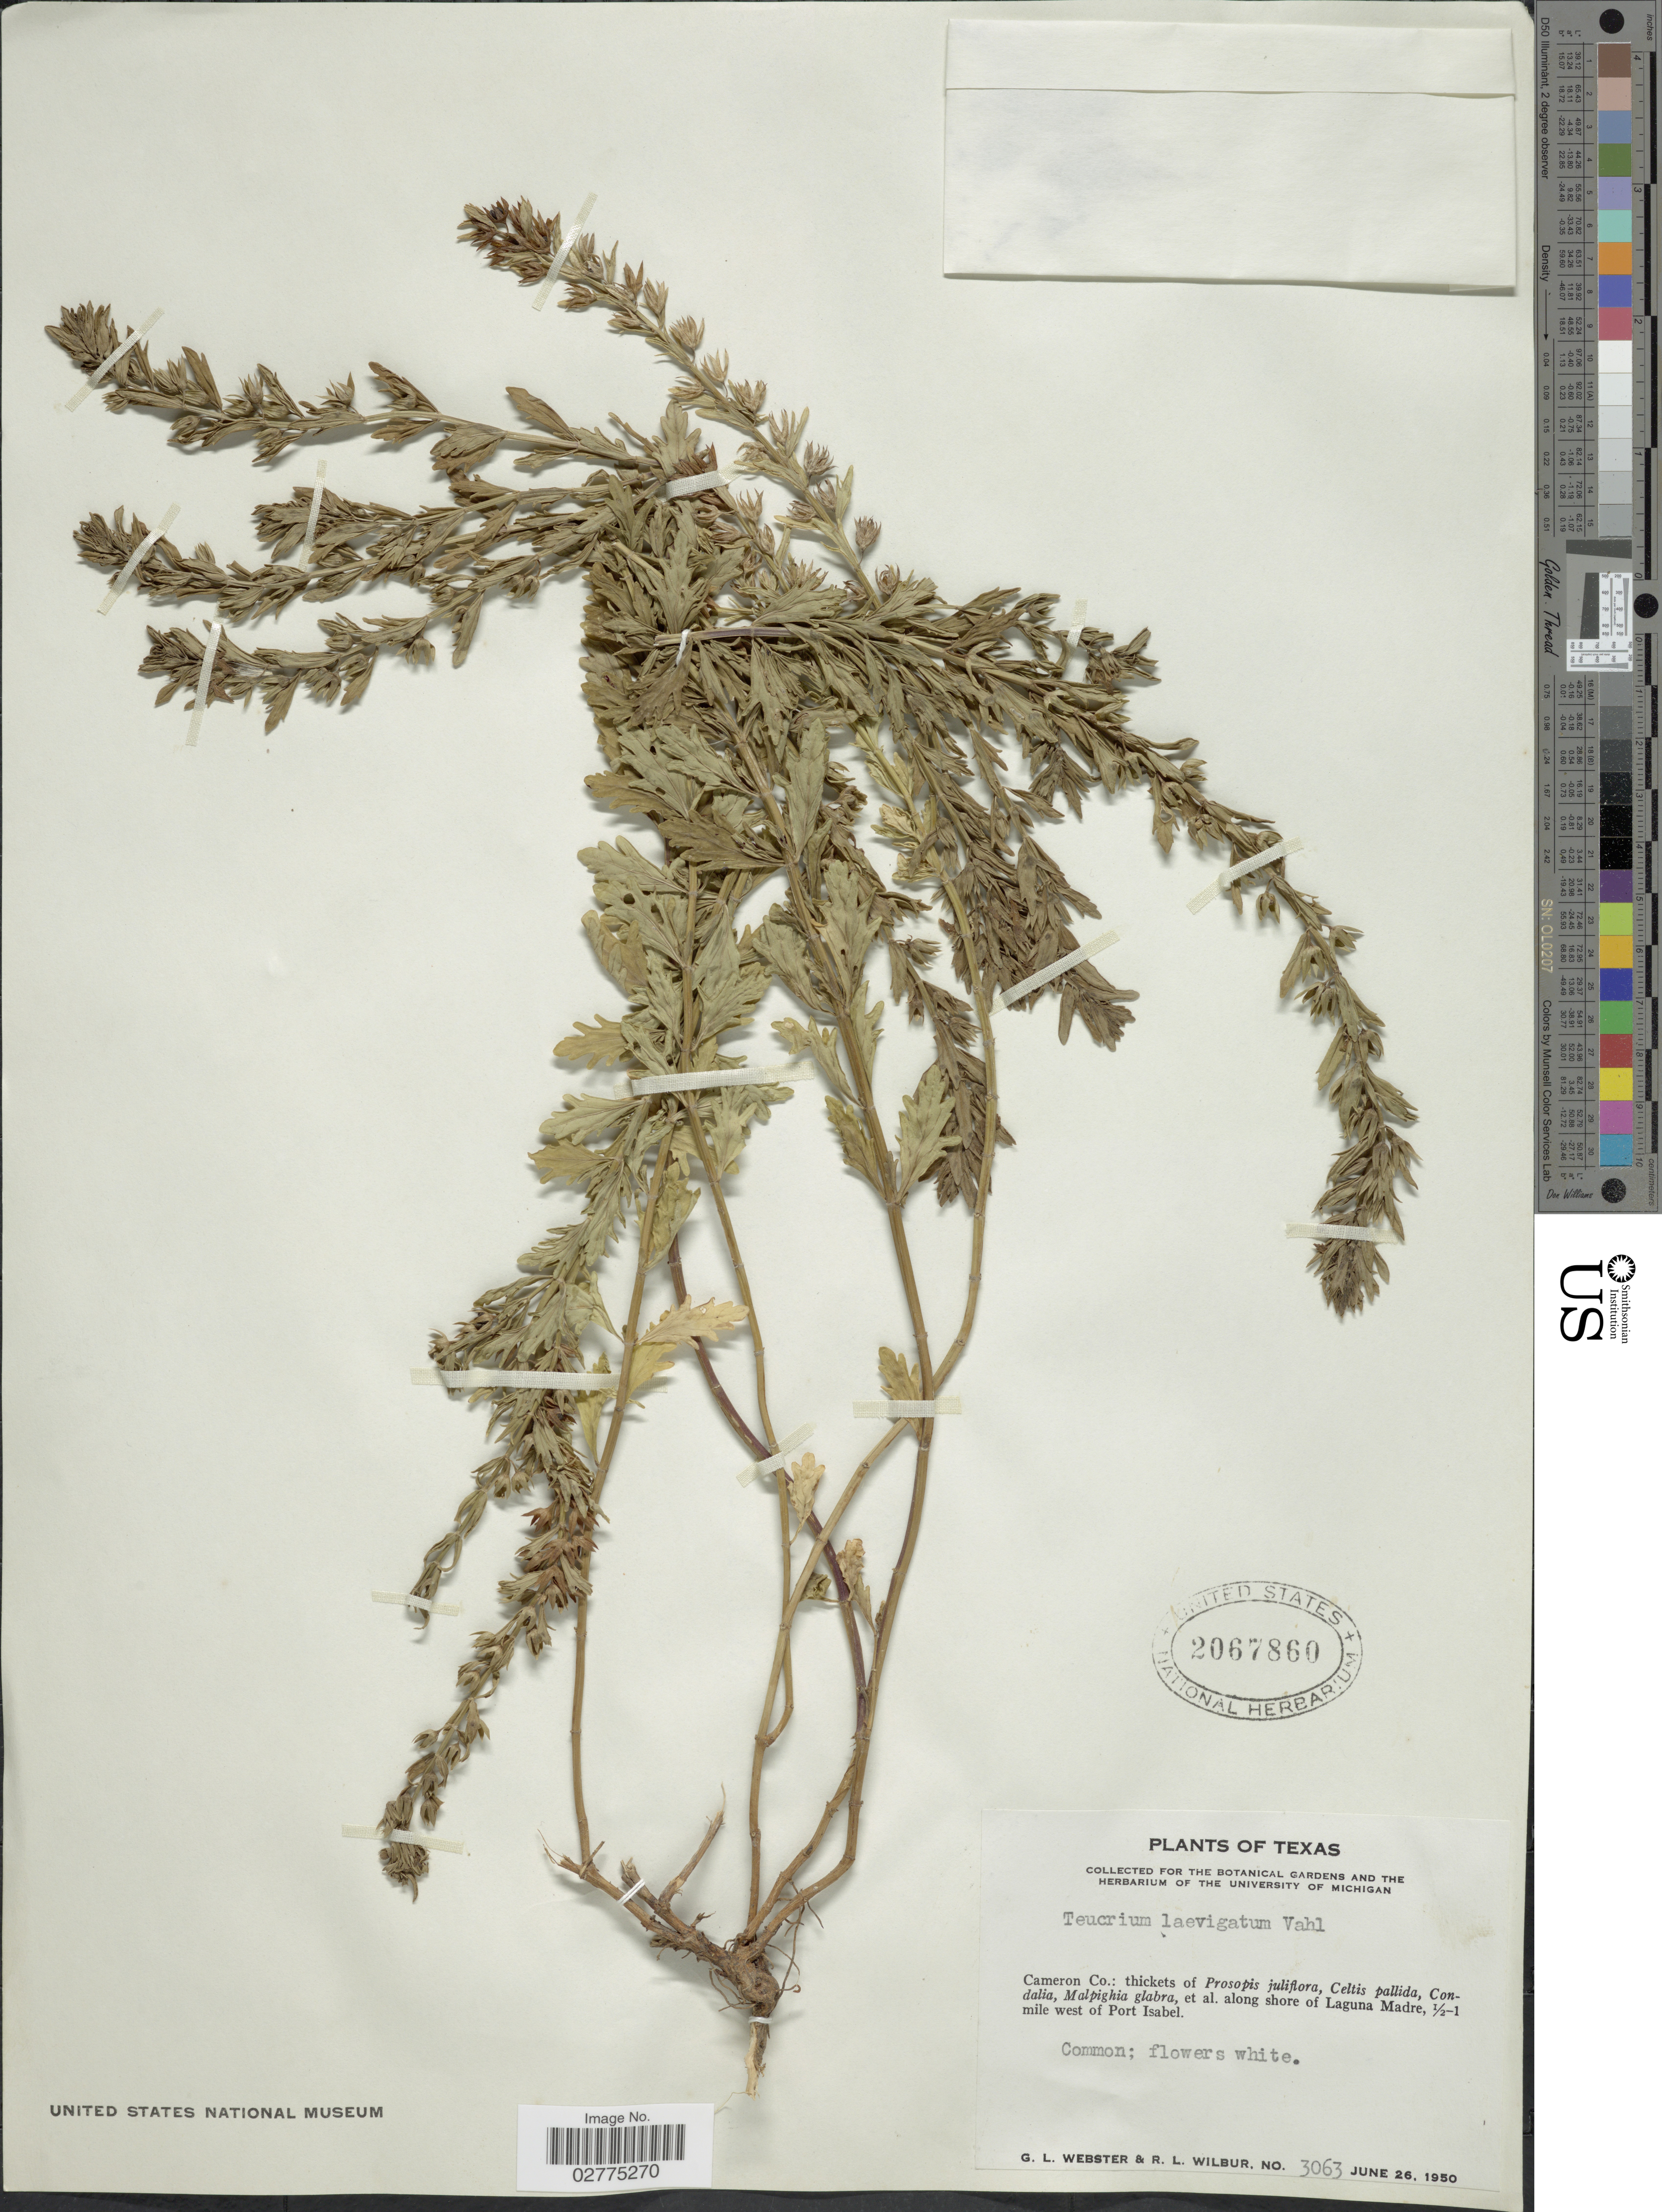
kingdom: Plantae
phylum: Tracheophyta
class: Magnoliopsida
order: Lamiales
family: Lamiaceae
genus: Teucrium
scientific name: Teucrium cubense subsp. laevigatum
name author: Jacq.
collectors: G. L. Webster & R. L. Wilbur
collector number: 3063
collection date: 1950-06-26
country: United States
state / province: Texas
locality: Cameron Co.: along shore of Laguna Madre, ½-1 mile west of Port Isabel.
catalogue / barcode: US 2067860